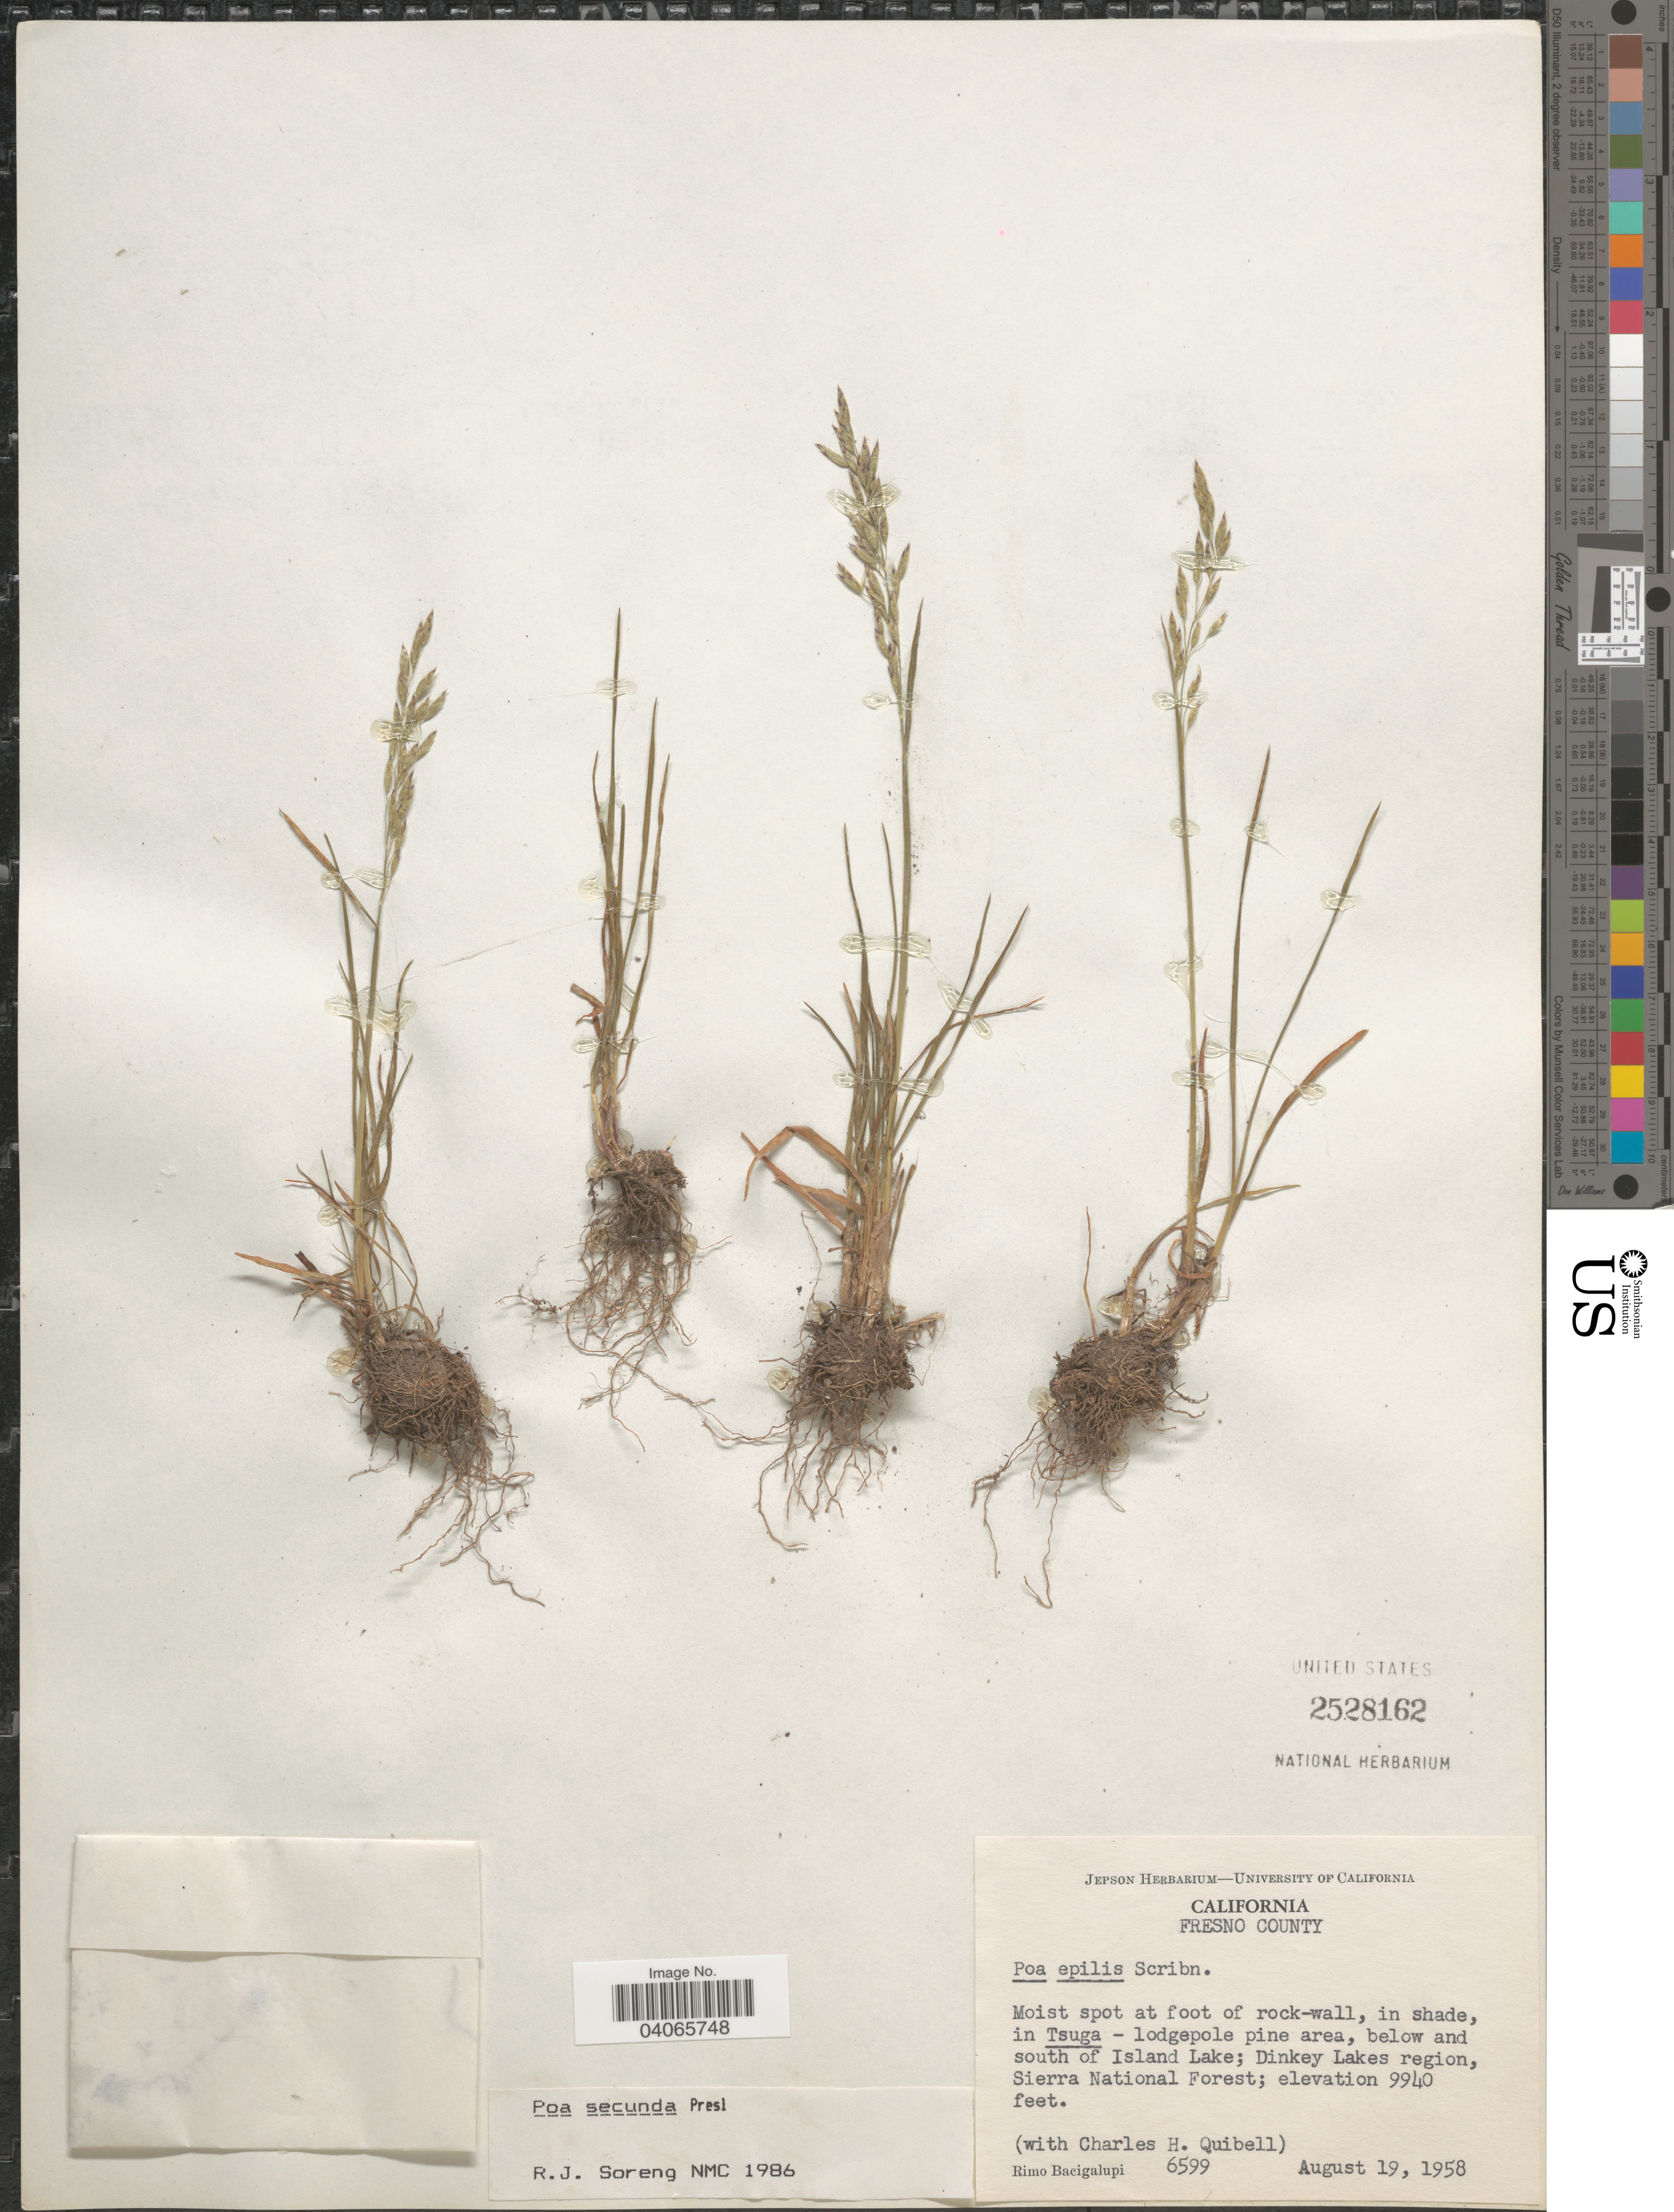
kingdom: Plantae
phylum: Tracheophyta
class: Liliopsida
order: Poales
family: Poaceae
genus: Poa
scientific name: Poa secunda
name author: J. Presl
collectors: R. Bacigalupi & C. Quibell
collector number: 6599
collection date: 1958-08-19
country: United States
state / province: California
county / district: Fresno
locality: Fresno County. Below and south of Island Lake; Dinkey Lakes region, Sierra National Forest.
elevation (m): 3030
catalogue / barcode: US 2528162